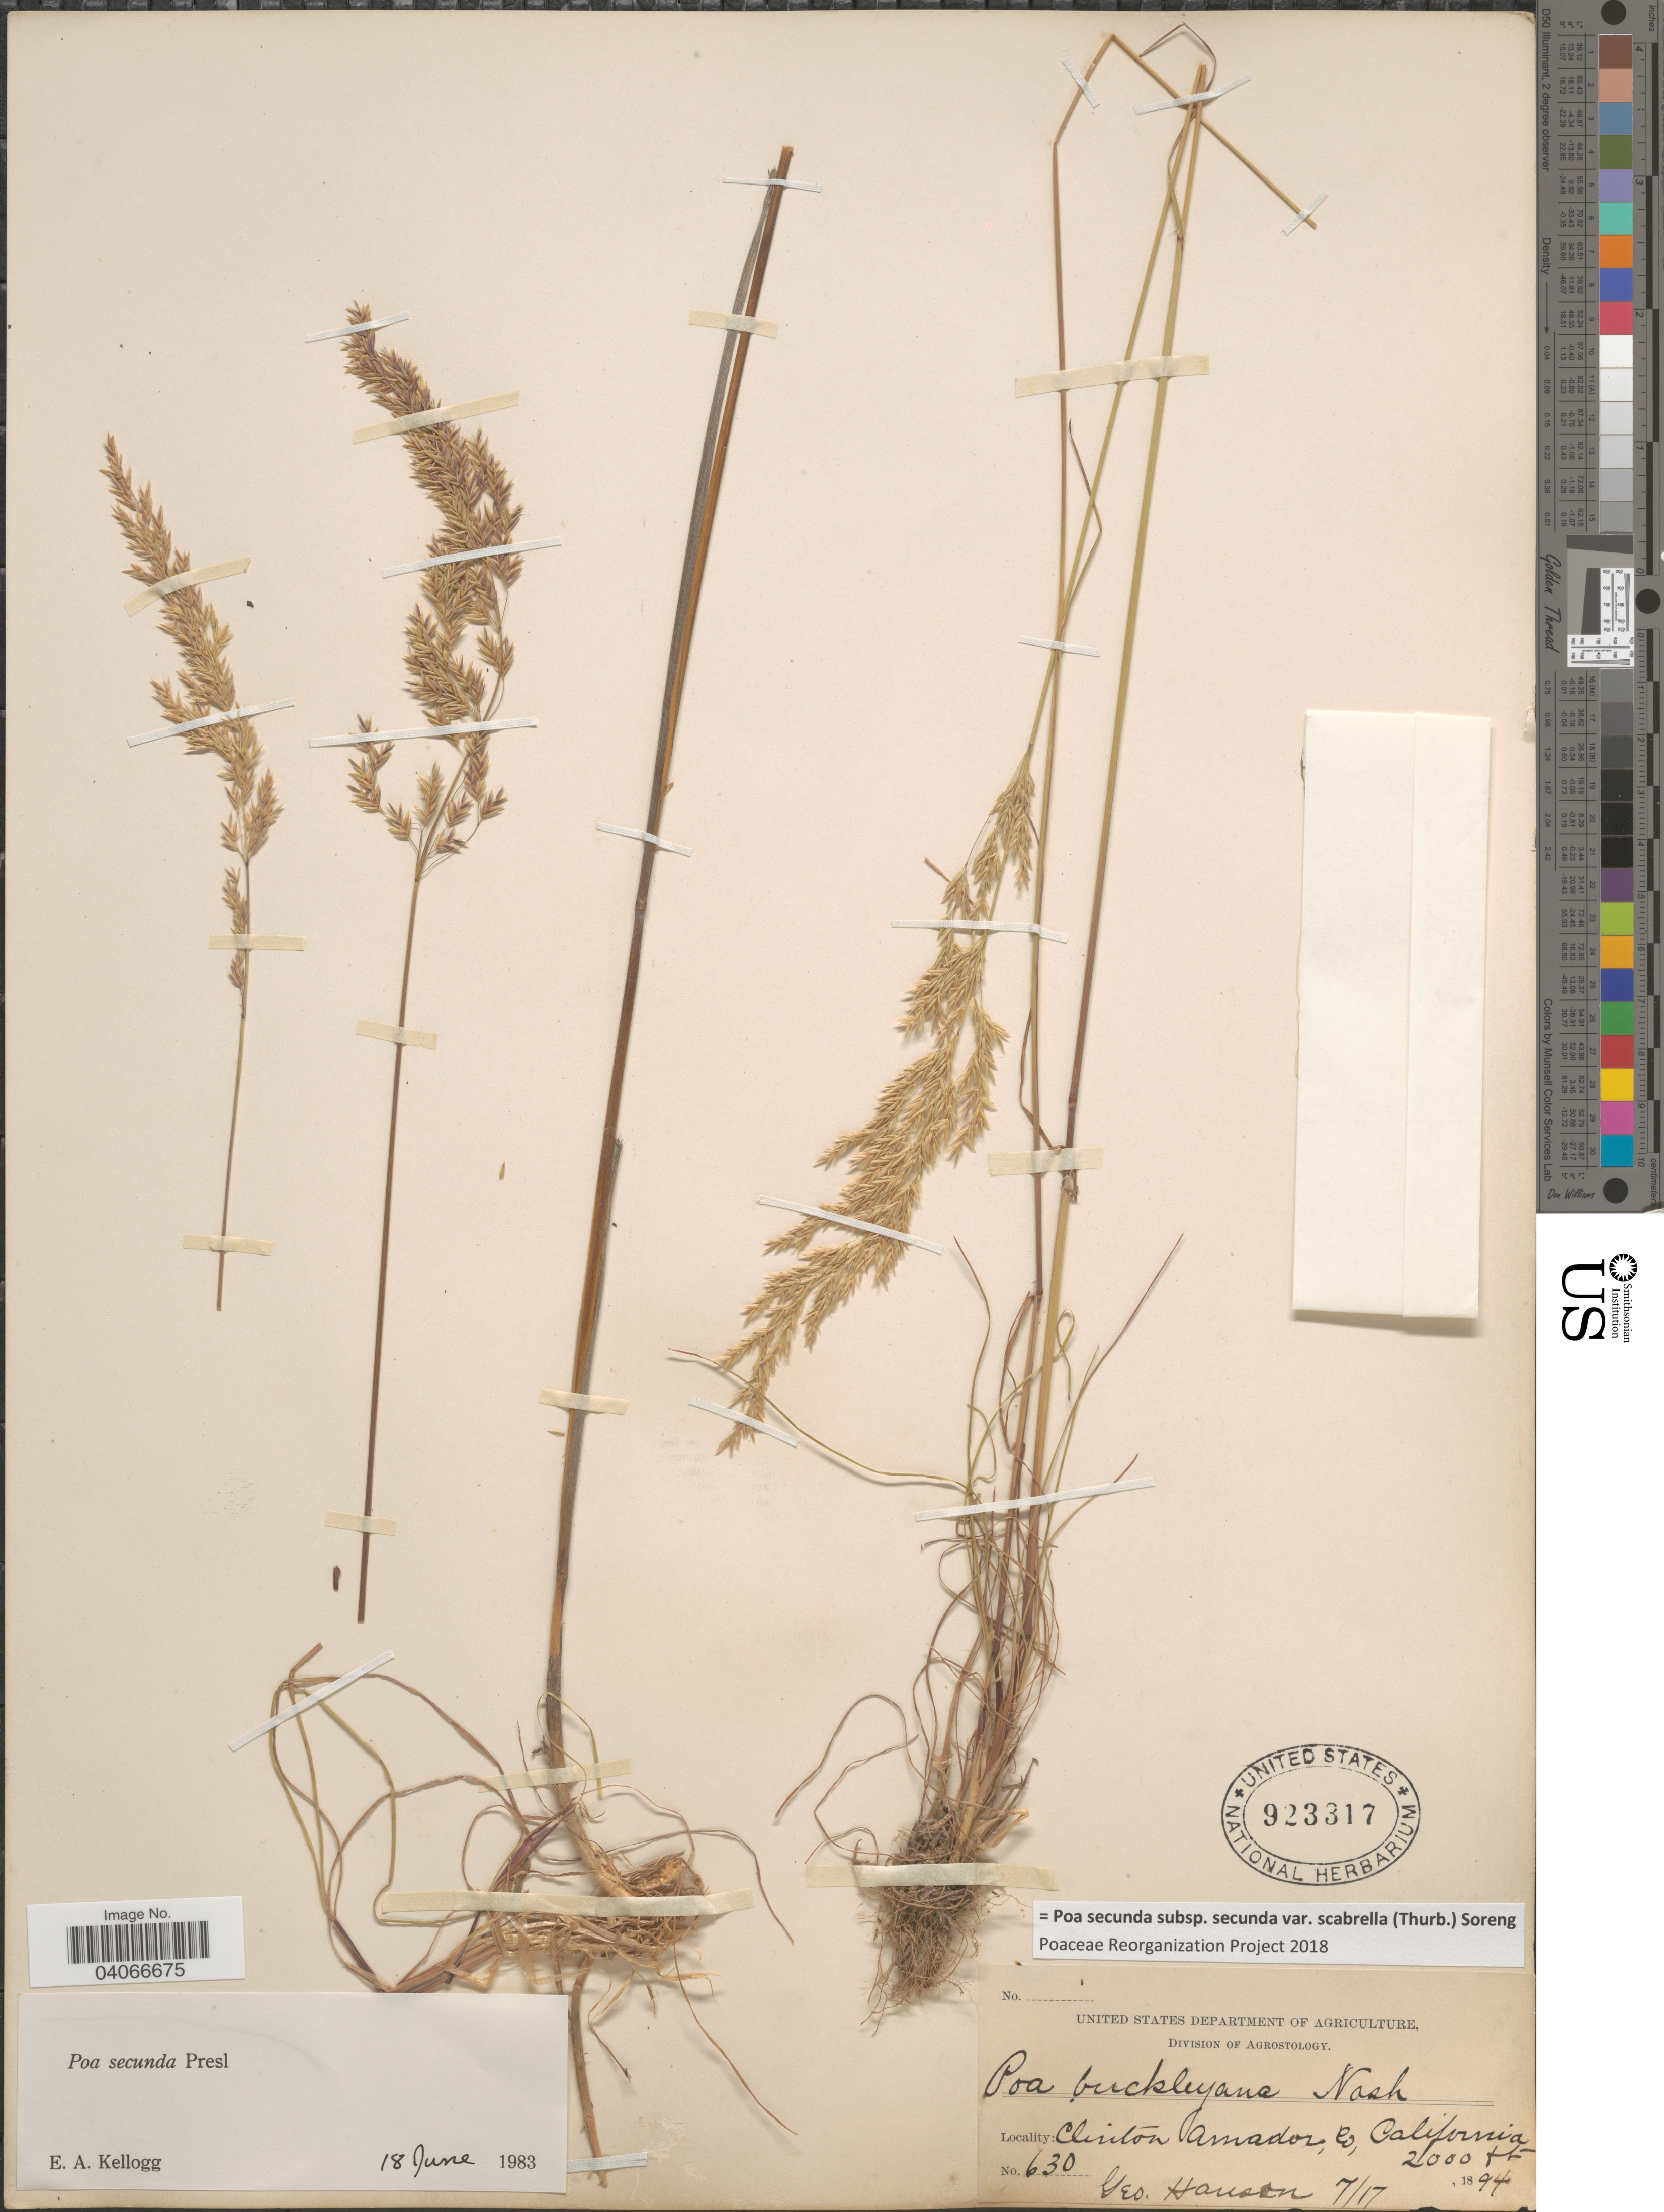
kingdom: Plantae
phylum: Tracheophyta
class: Liliopsida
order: Poales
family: Poaceae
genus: Poa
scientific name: Poa secunda subsp. secunda var. scabrella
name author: (Thurb.) Soreng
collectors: G. Hansen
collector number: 630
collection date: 1894-07-17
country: United States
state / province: California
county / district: Amador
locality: Clinton Amador Co.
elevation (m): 610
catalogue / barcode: US 923317